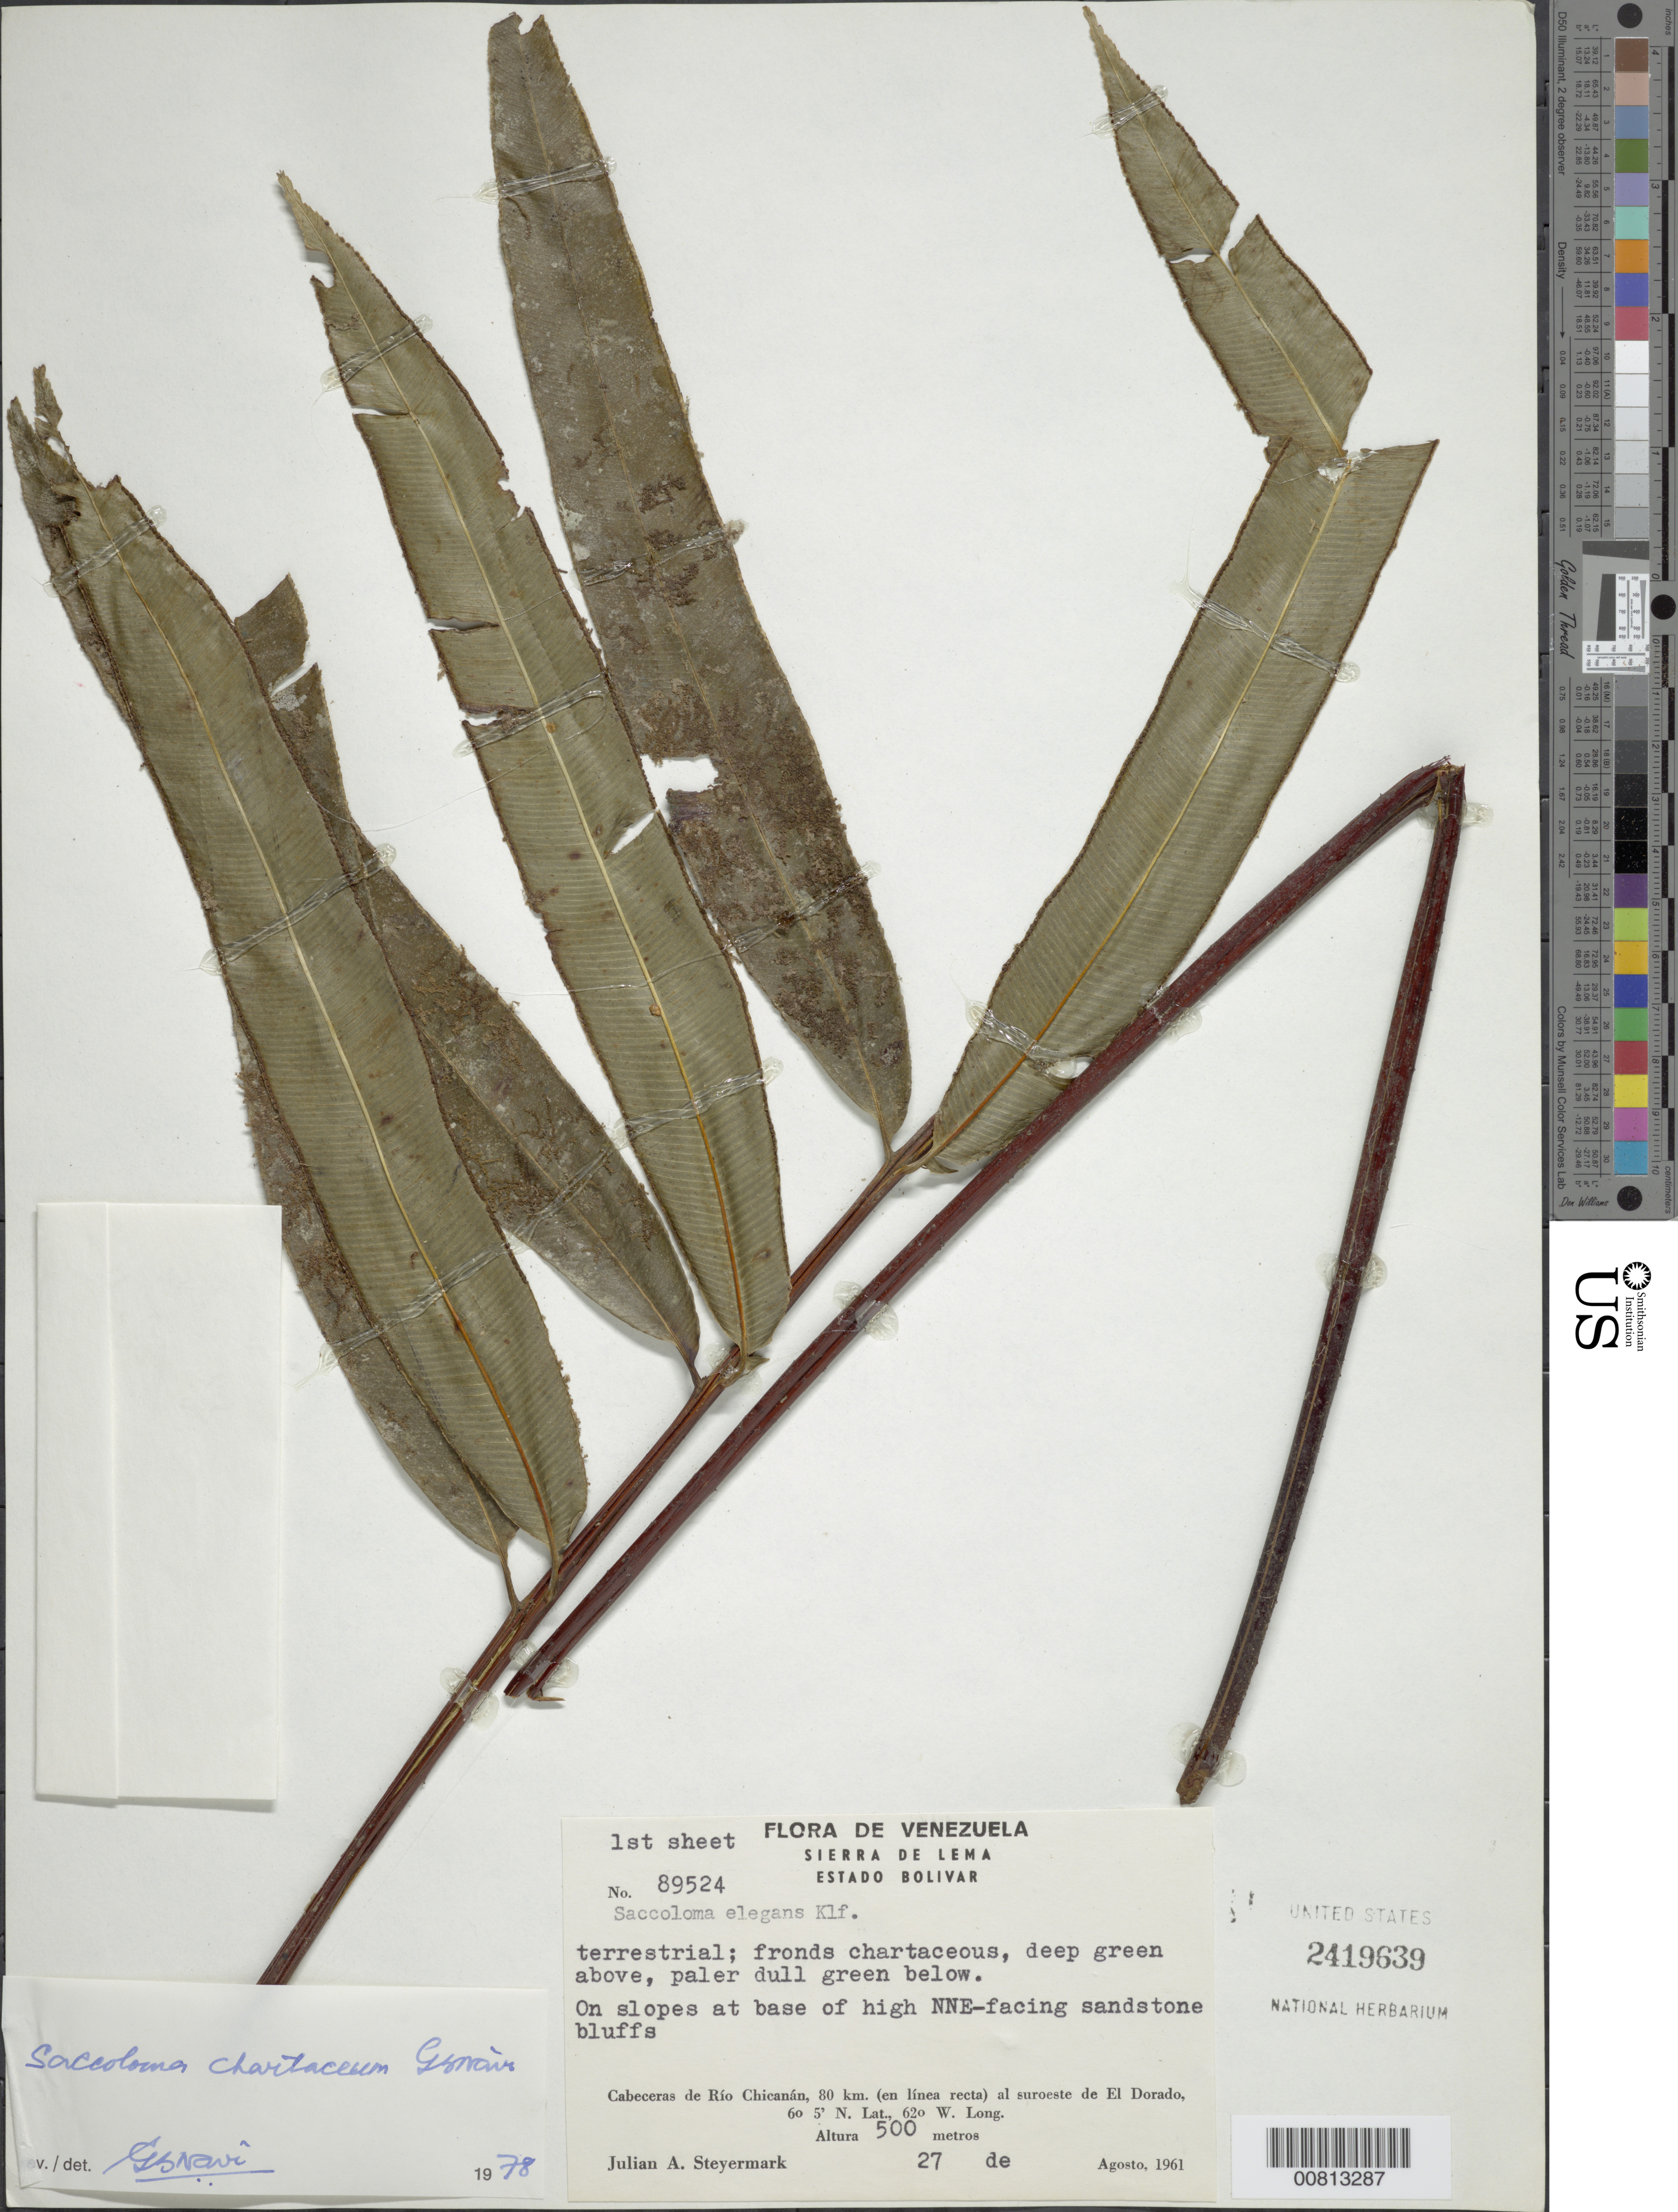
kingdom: Plantae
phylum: Tracheophyta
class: Polypodiopsida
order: Polypodiales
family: Saccolomataceae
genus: Saccoloma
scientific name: Saccoloma elegans subsp. chartaceum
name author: Cremers & K.U. Kramer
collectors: J. Steyermark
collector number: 89524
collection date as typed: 27-Aug-61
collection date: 1961-08-27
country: Venezuela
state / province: Bolívar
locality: Sierra de Lema, Cabeceras de Río Chicanán, 80 km in straight line to SW of El Dorado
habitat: Slopes at base of high NNE-facing sandstone bluffs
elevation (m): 500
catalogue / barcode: US 2419639